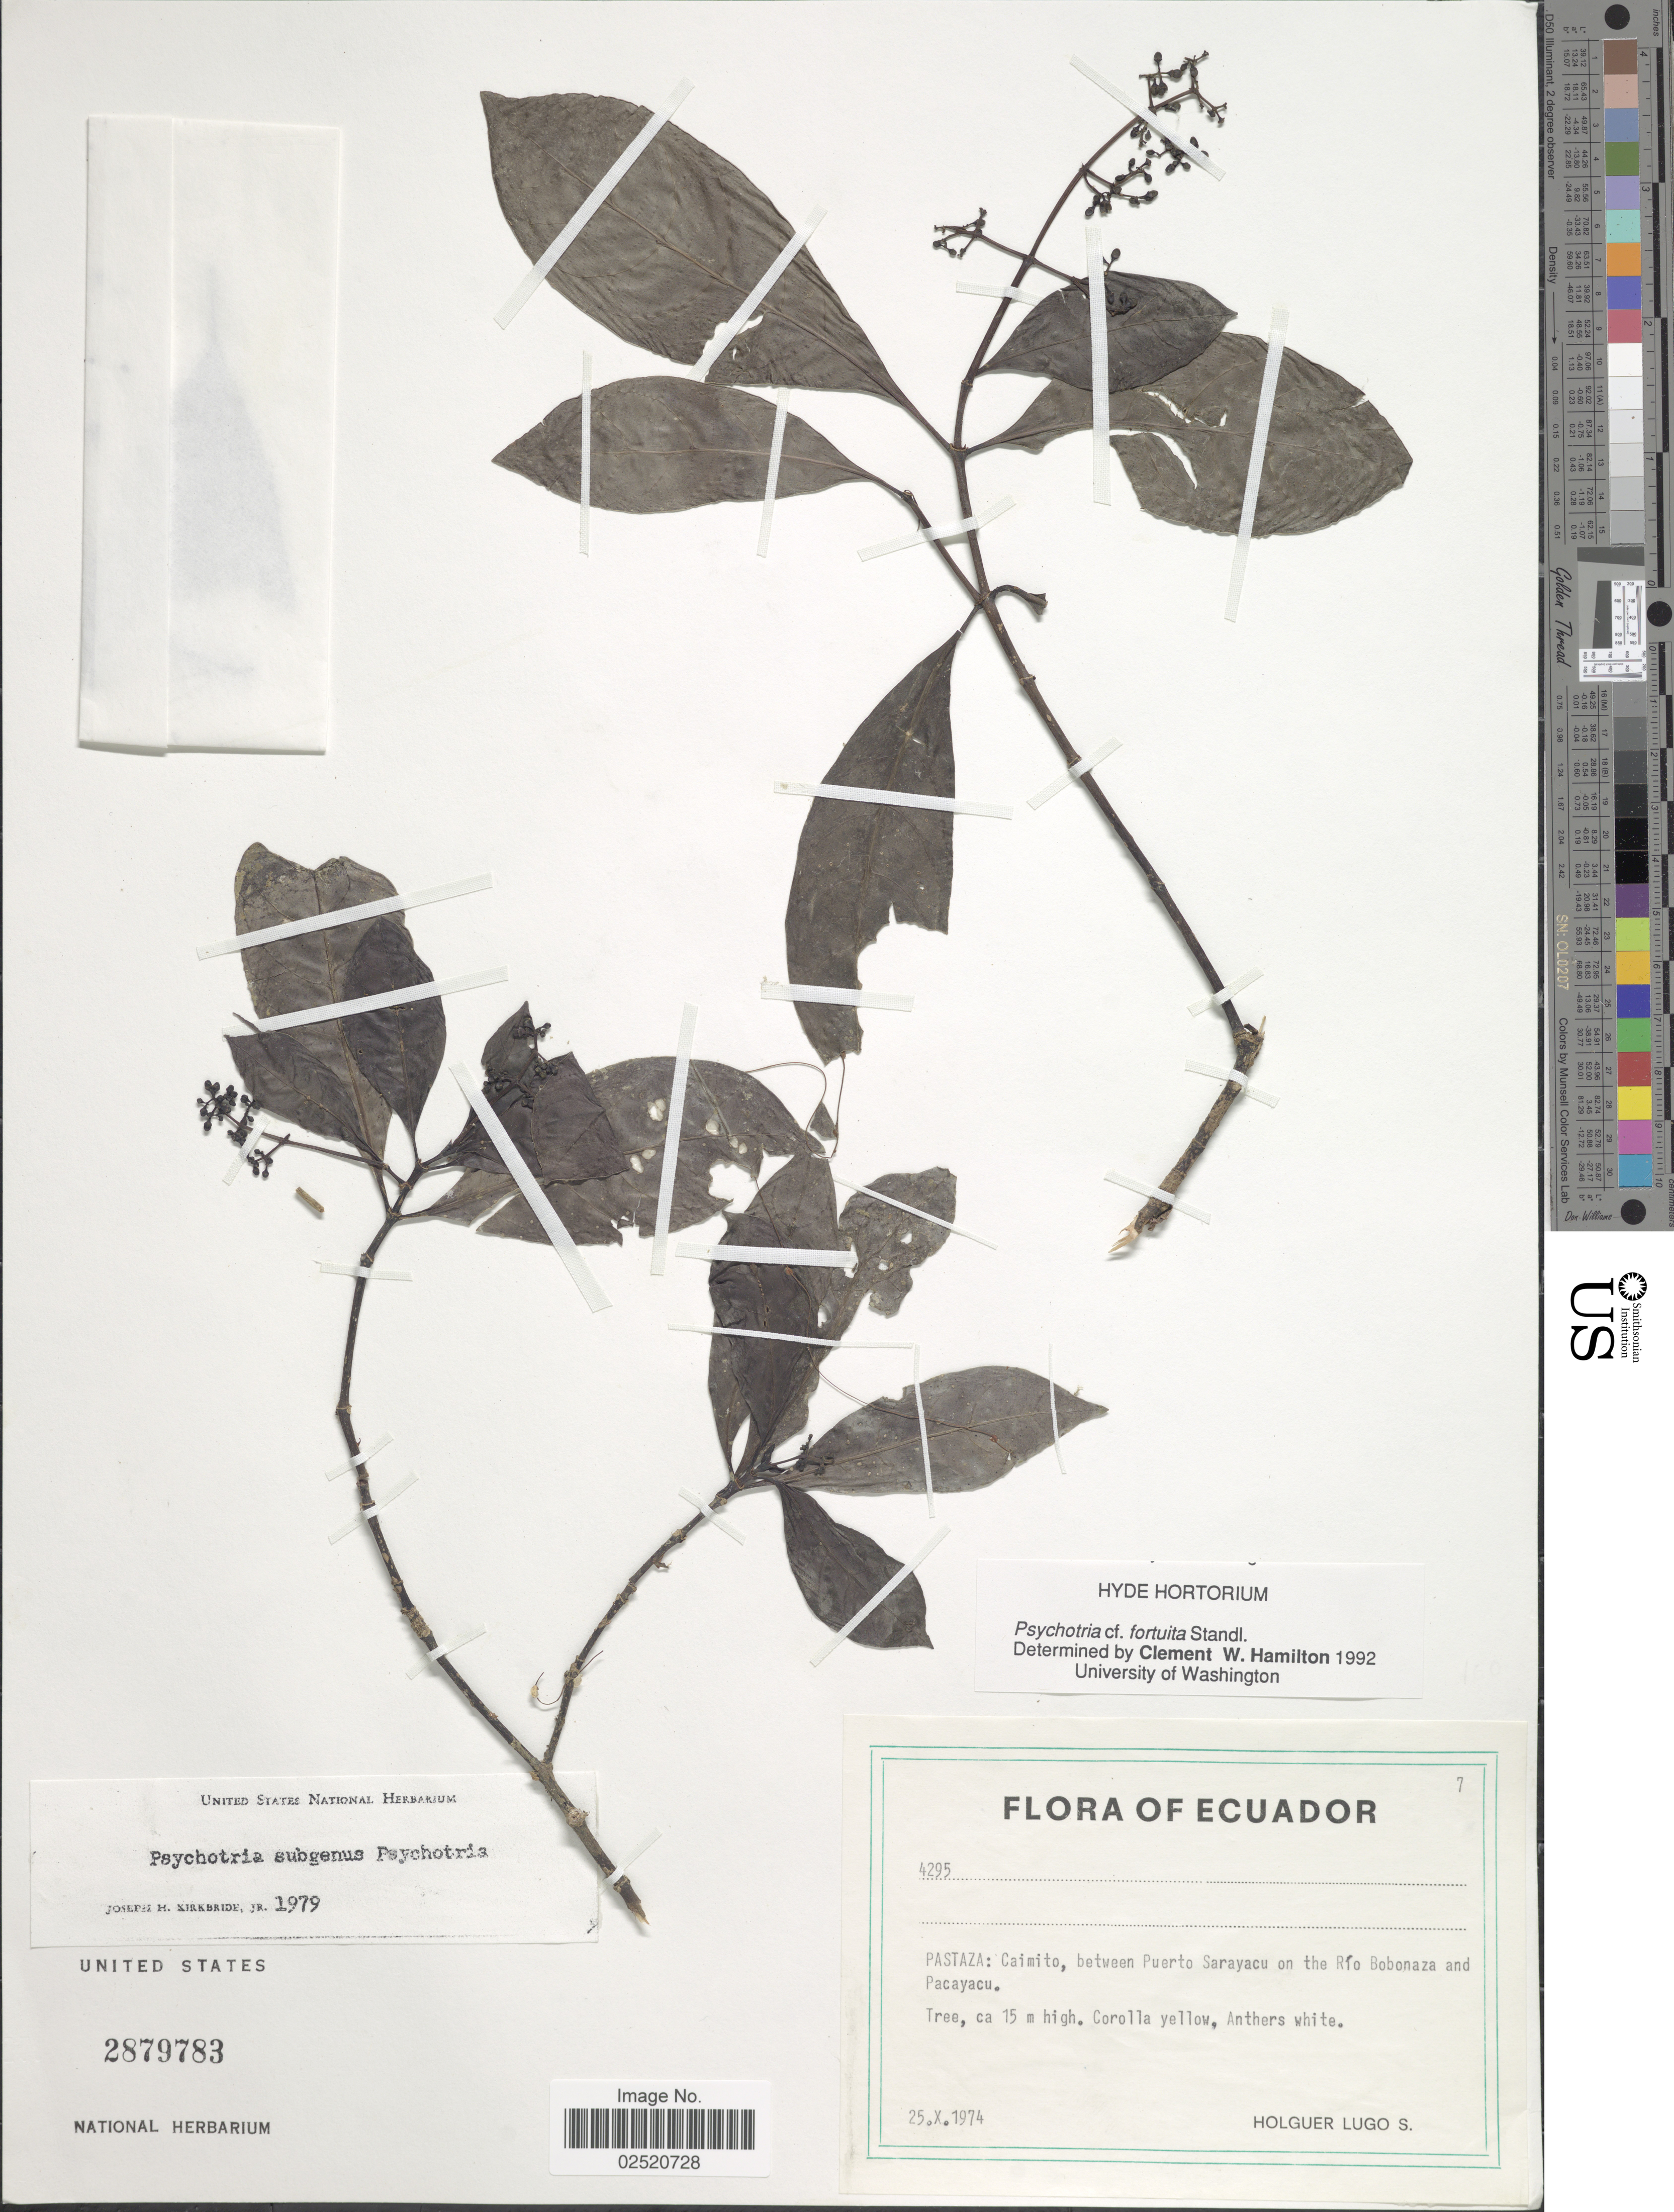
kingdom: Plantae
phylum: Tracheophyta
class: Magnoliopsida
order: Gentianales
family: Rubiaceae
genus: Psychotria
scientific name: Psychotria sp.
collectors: H. Lugo S.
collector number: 4295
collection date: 1974-10-25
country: Ecuador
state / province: Pastaza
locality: Caimito, between Puerto Sarayacu on the Río Bobonaza and Pacayacu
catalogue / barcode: US 2879783